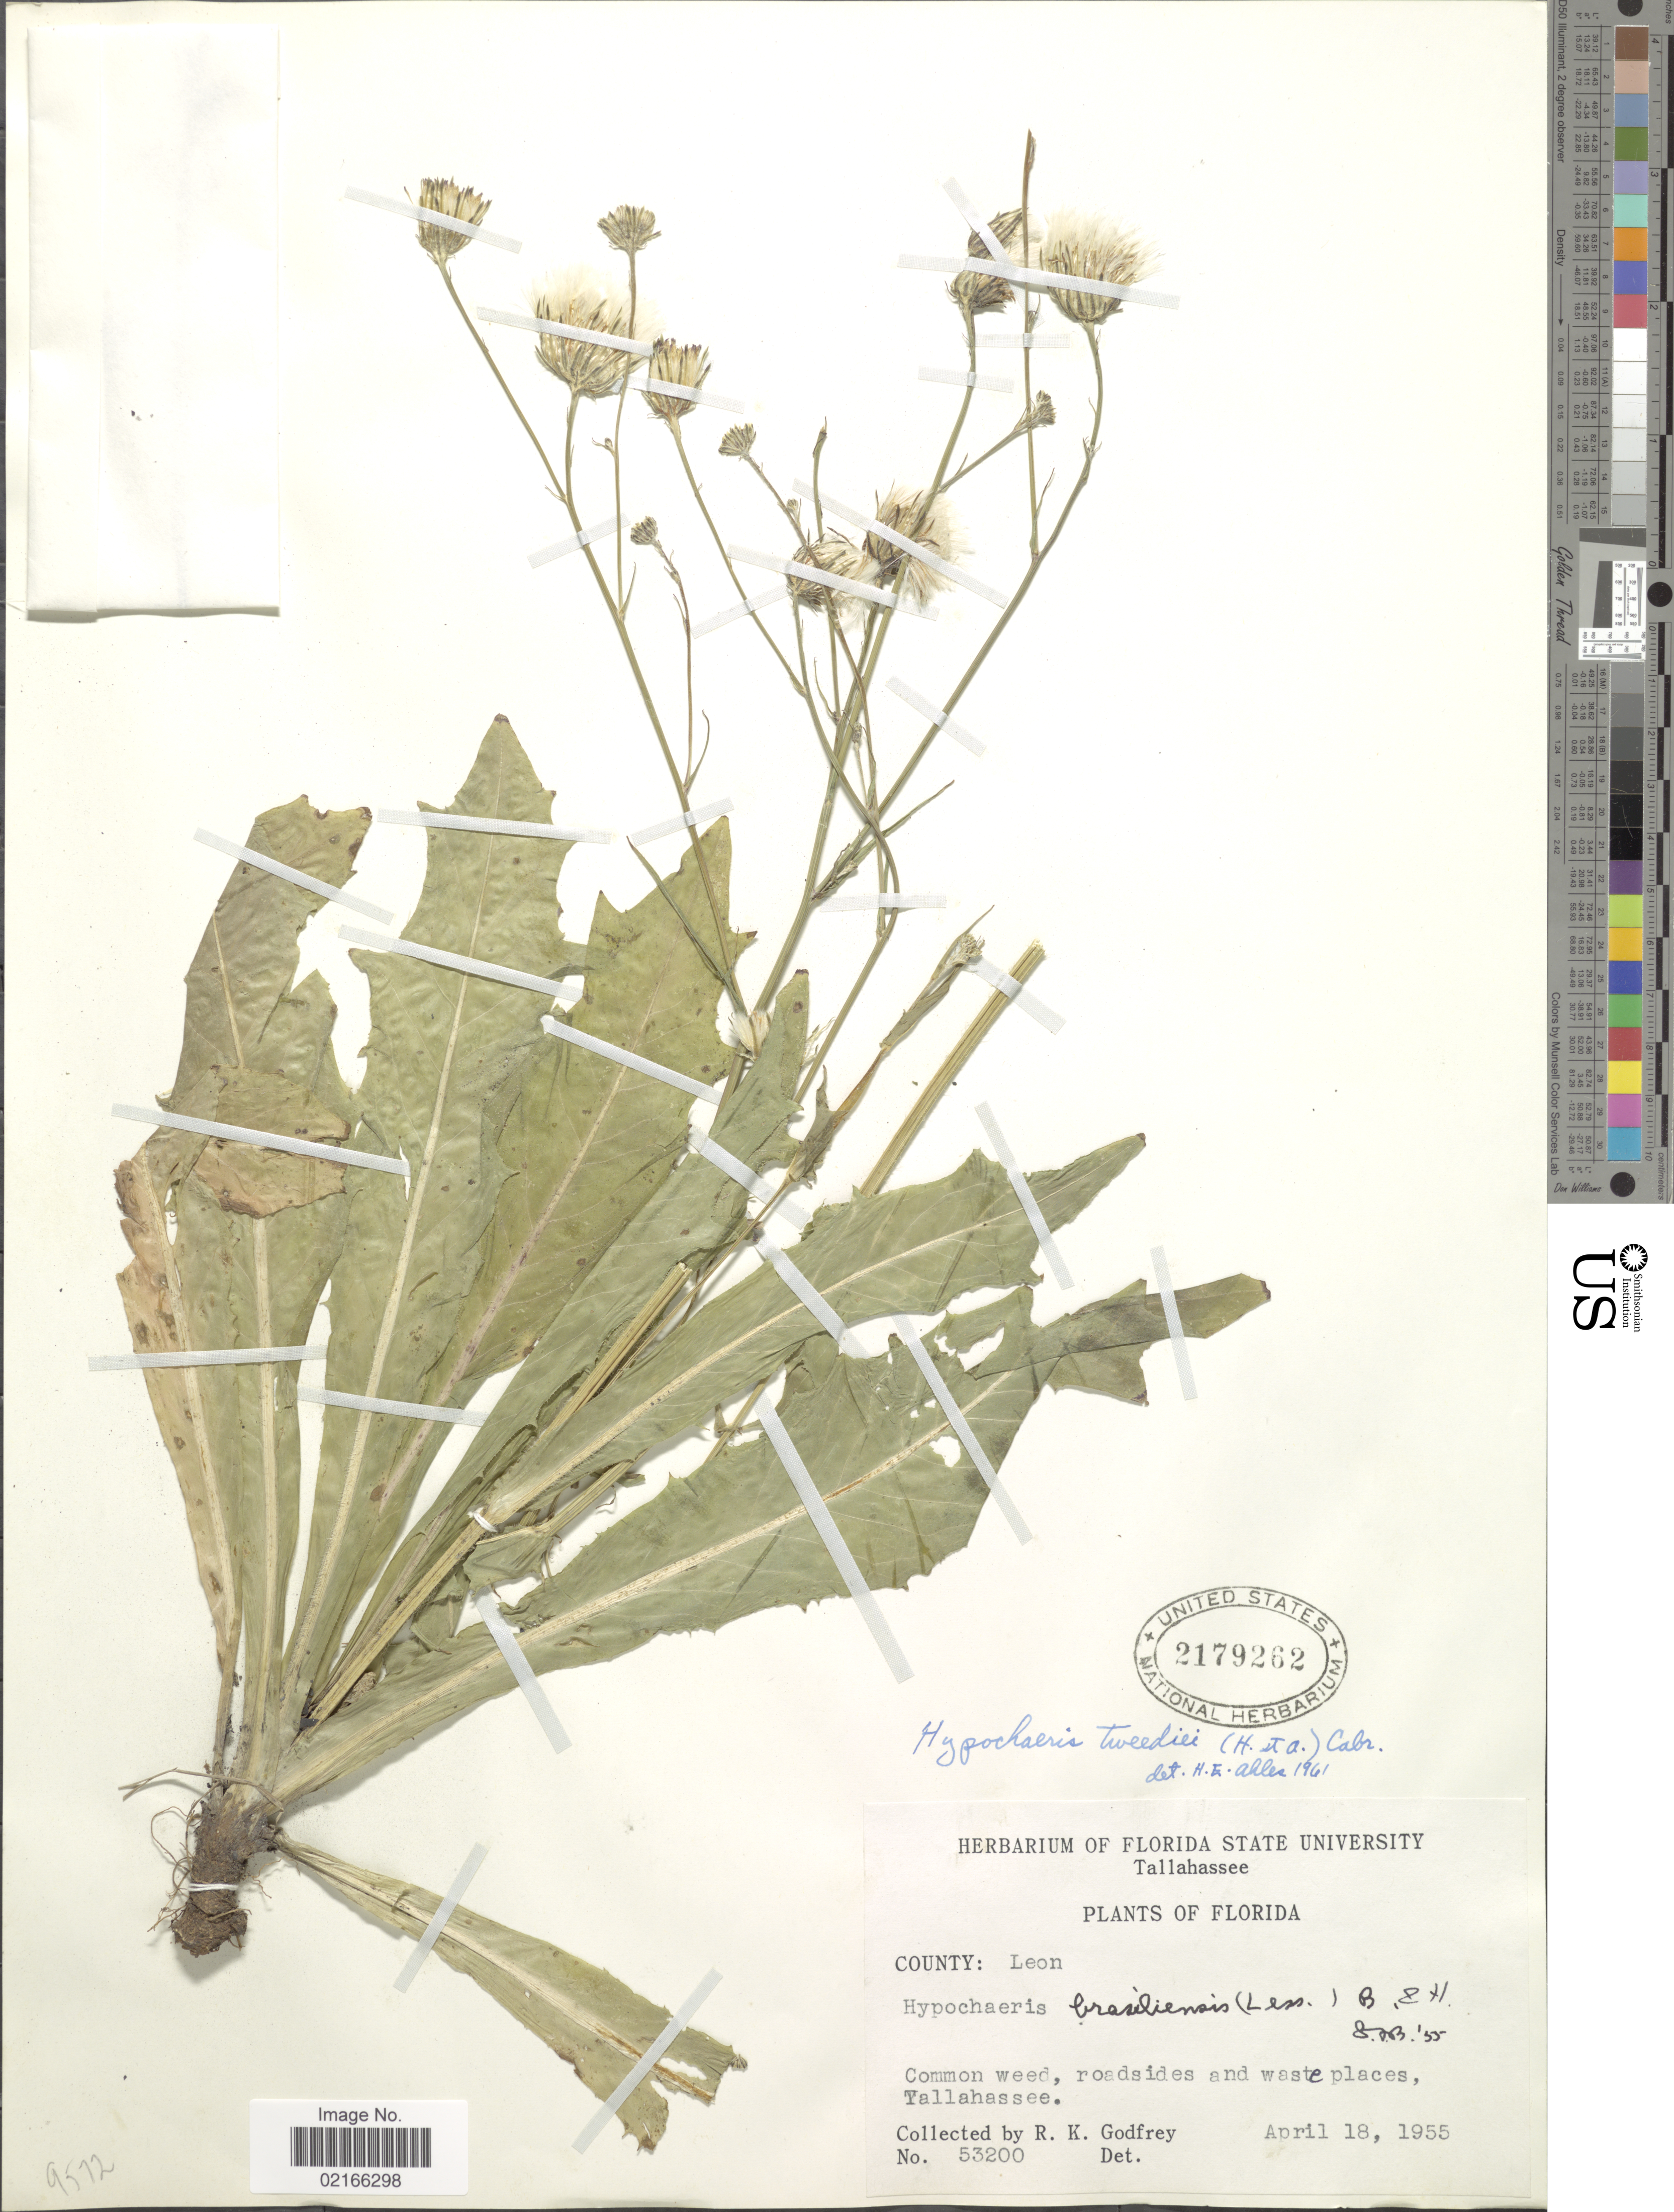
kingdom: Plantae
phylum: Tracheophyta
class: Magnoliopsida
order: Asterales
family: Asteraceae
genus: Hypochaeris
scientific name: Hypochaeris chillensis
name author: (Kunth) Britton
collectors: R. K. Godfrey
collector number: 53200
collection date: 1955-04-18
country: United States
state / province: Florida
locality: County: Leon. Tallahassee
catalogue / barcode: US 2179262